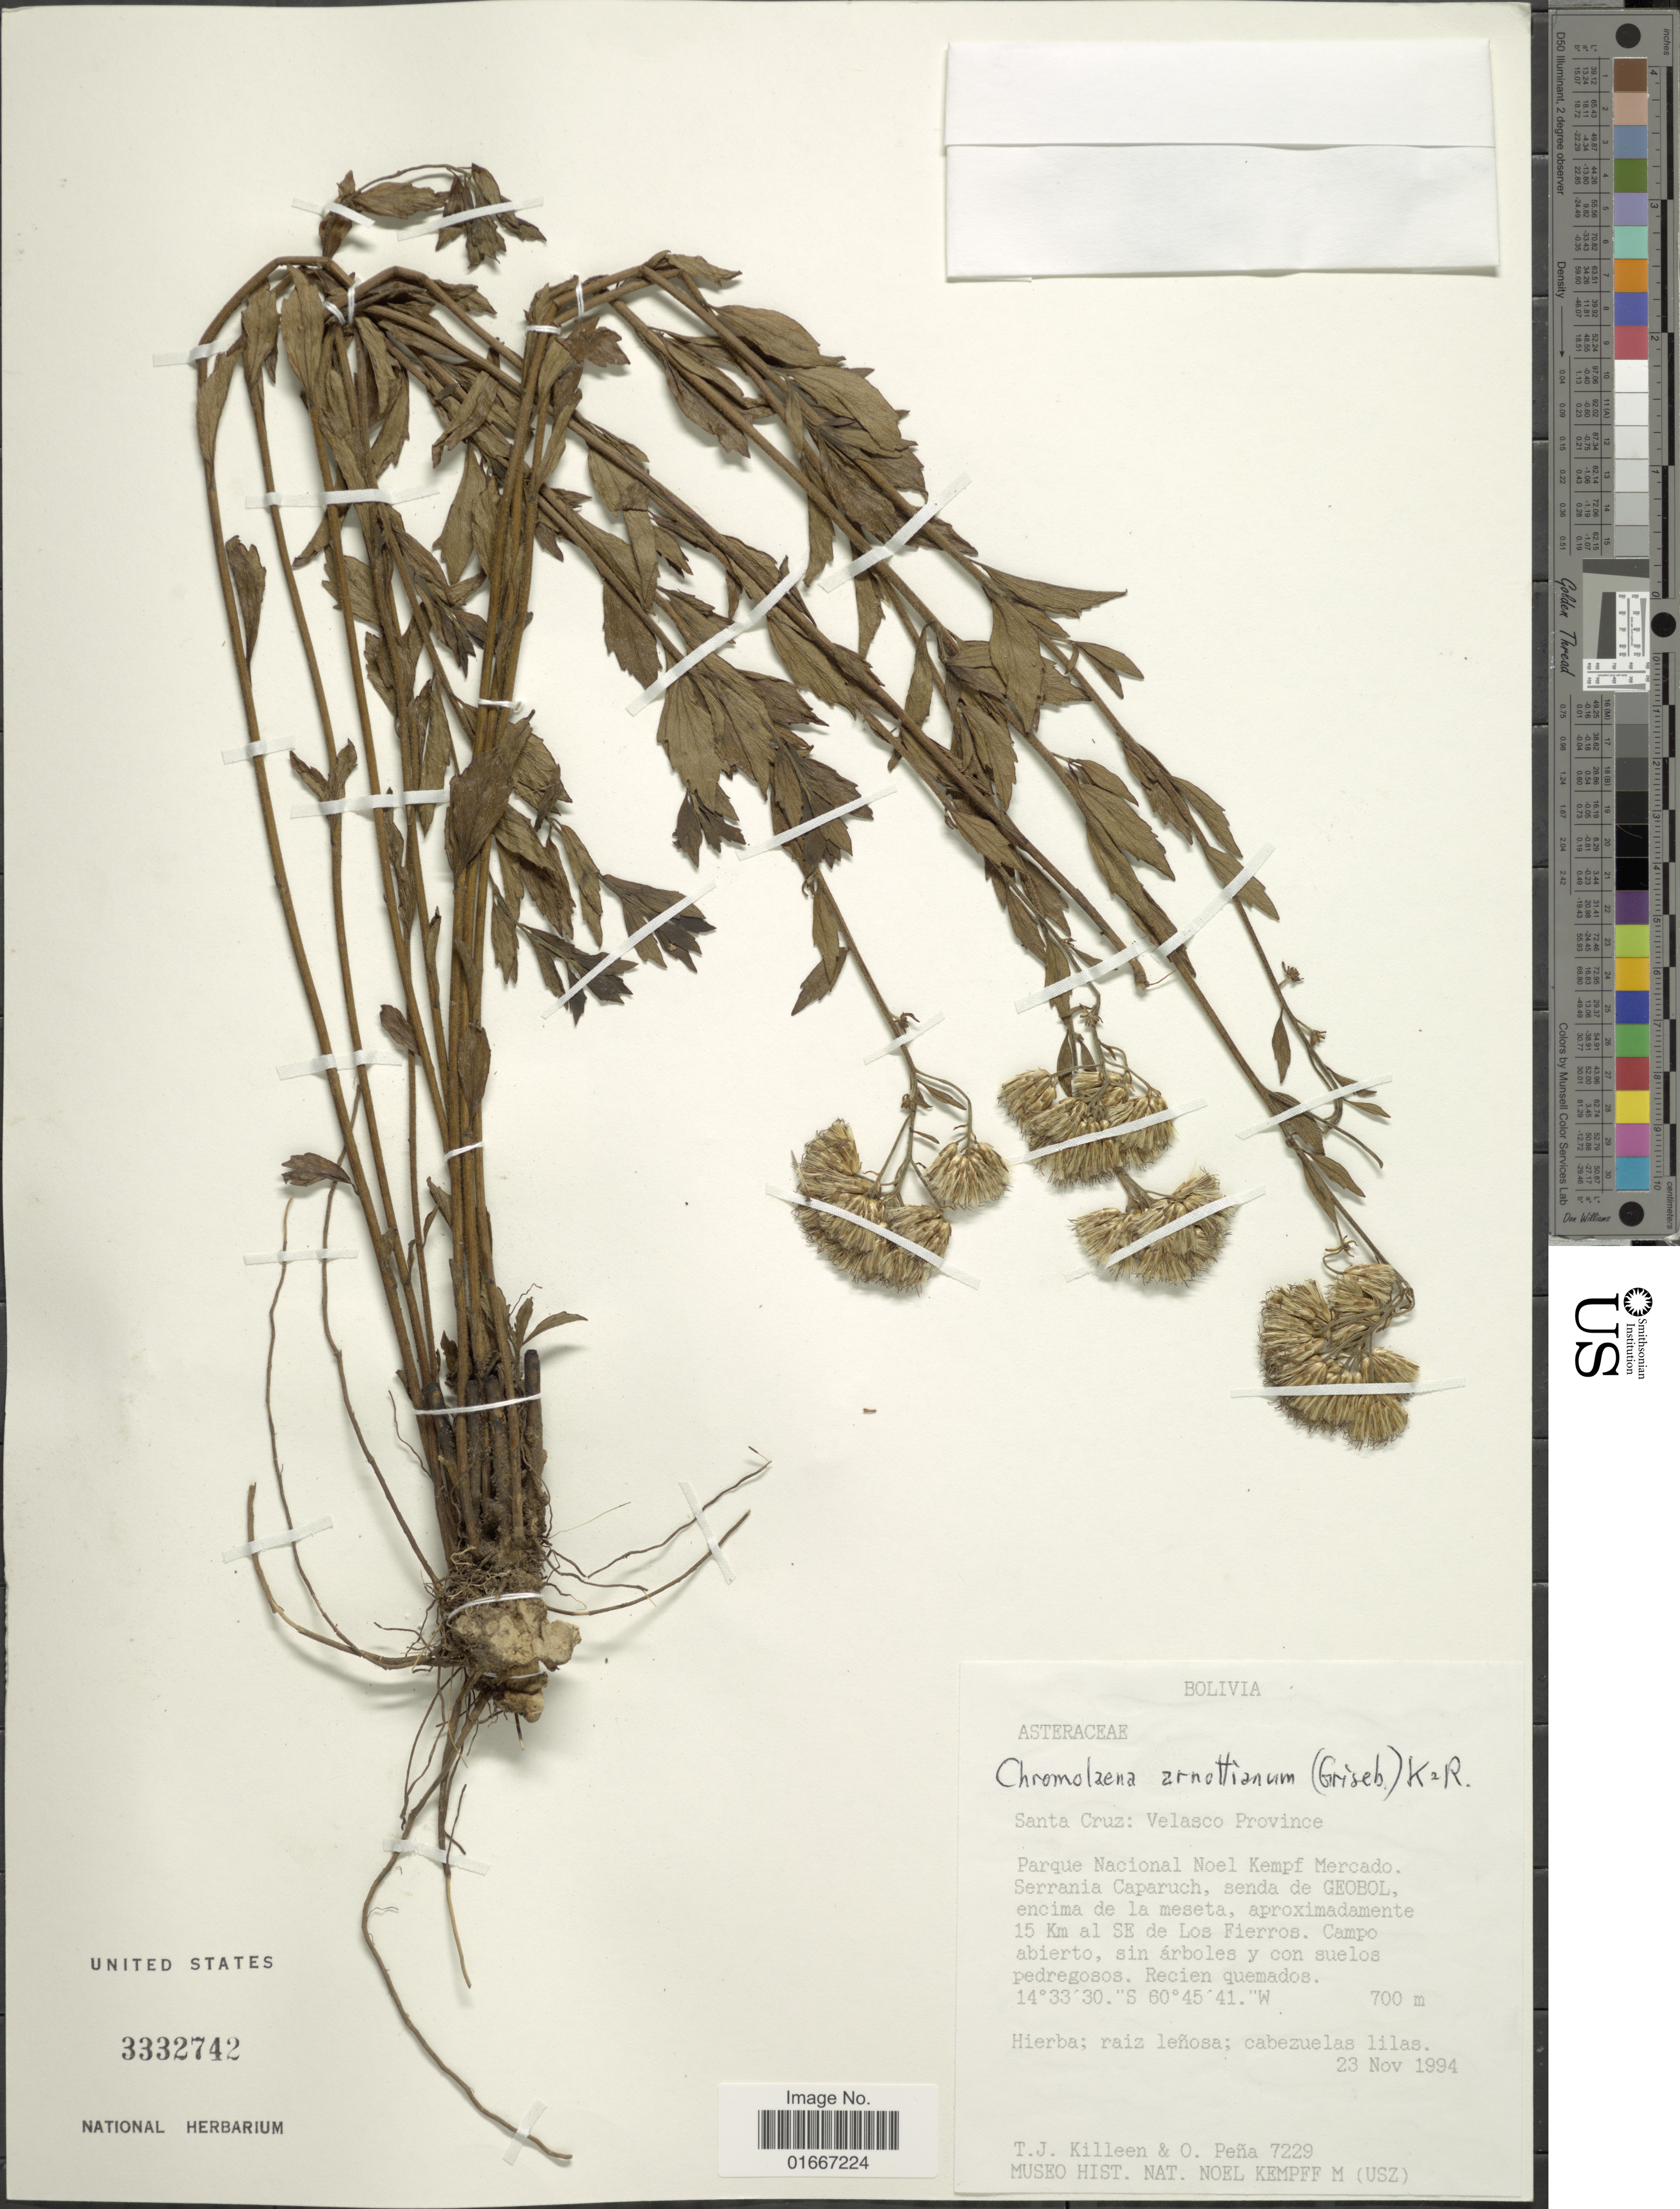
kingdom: Plantae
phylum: Tracheophyta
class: Magnoliopsida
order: Asterales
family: Asteraceae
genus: Chromolaena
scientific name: Chromolaena arnottiana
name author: (Griseb.) R.M. King & H. Rob.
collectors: T. J. Killeen & O. Pena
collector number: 7229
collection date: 1994-11-23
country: Bolivia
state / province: Santa Cruz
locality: Velasco Provice, Parque Nacional Noel Kempf Mercado, Serrania Caparuch, senda de Geobol, encima de la meseta, aproximadamente 15 km al SE de Los Fierros.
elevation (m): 700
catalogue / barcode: US 3332742